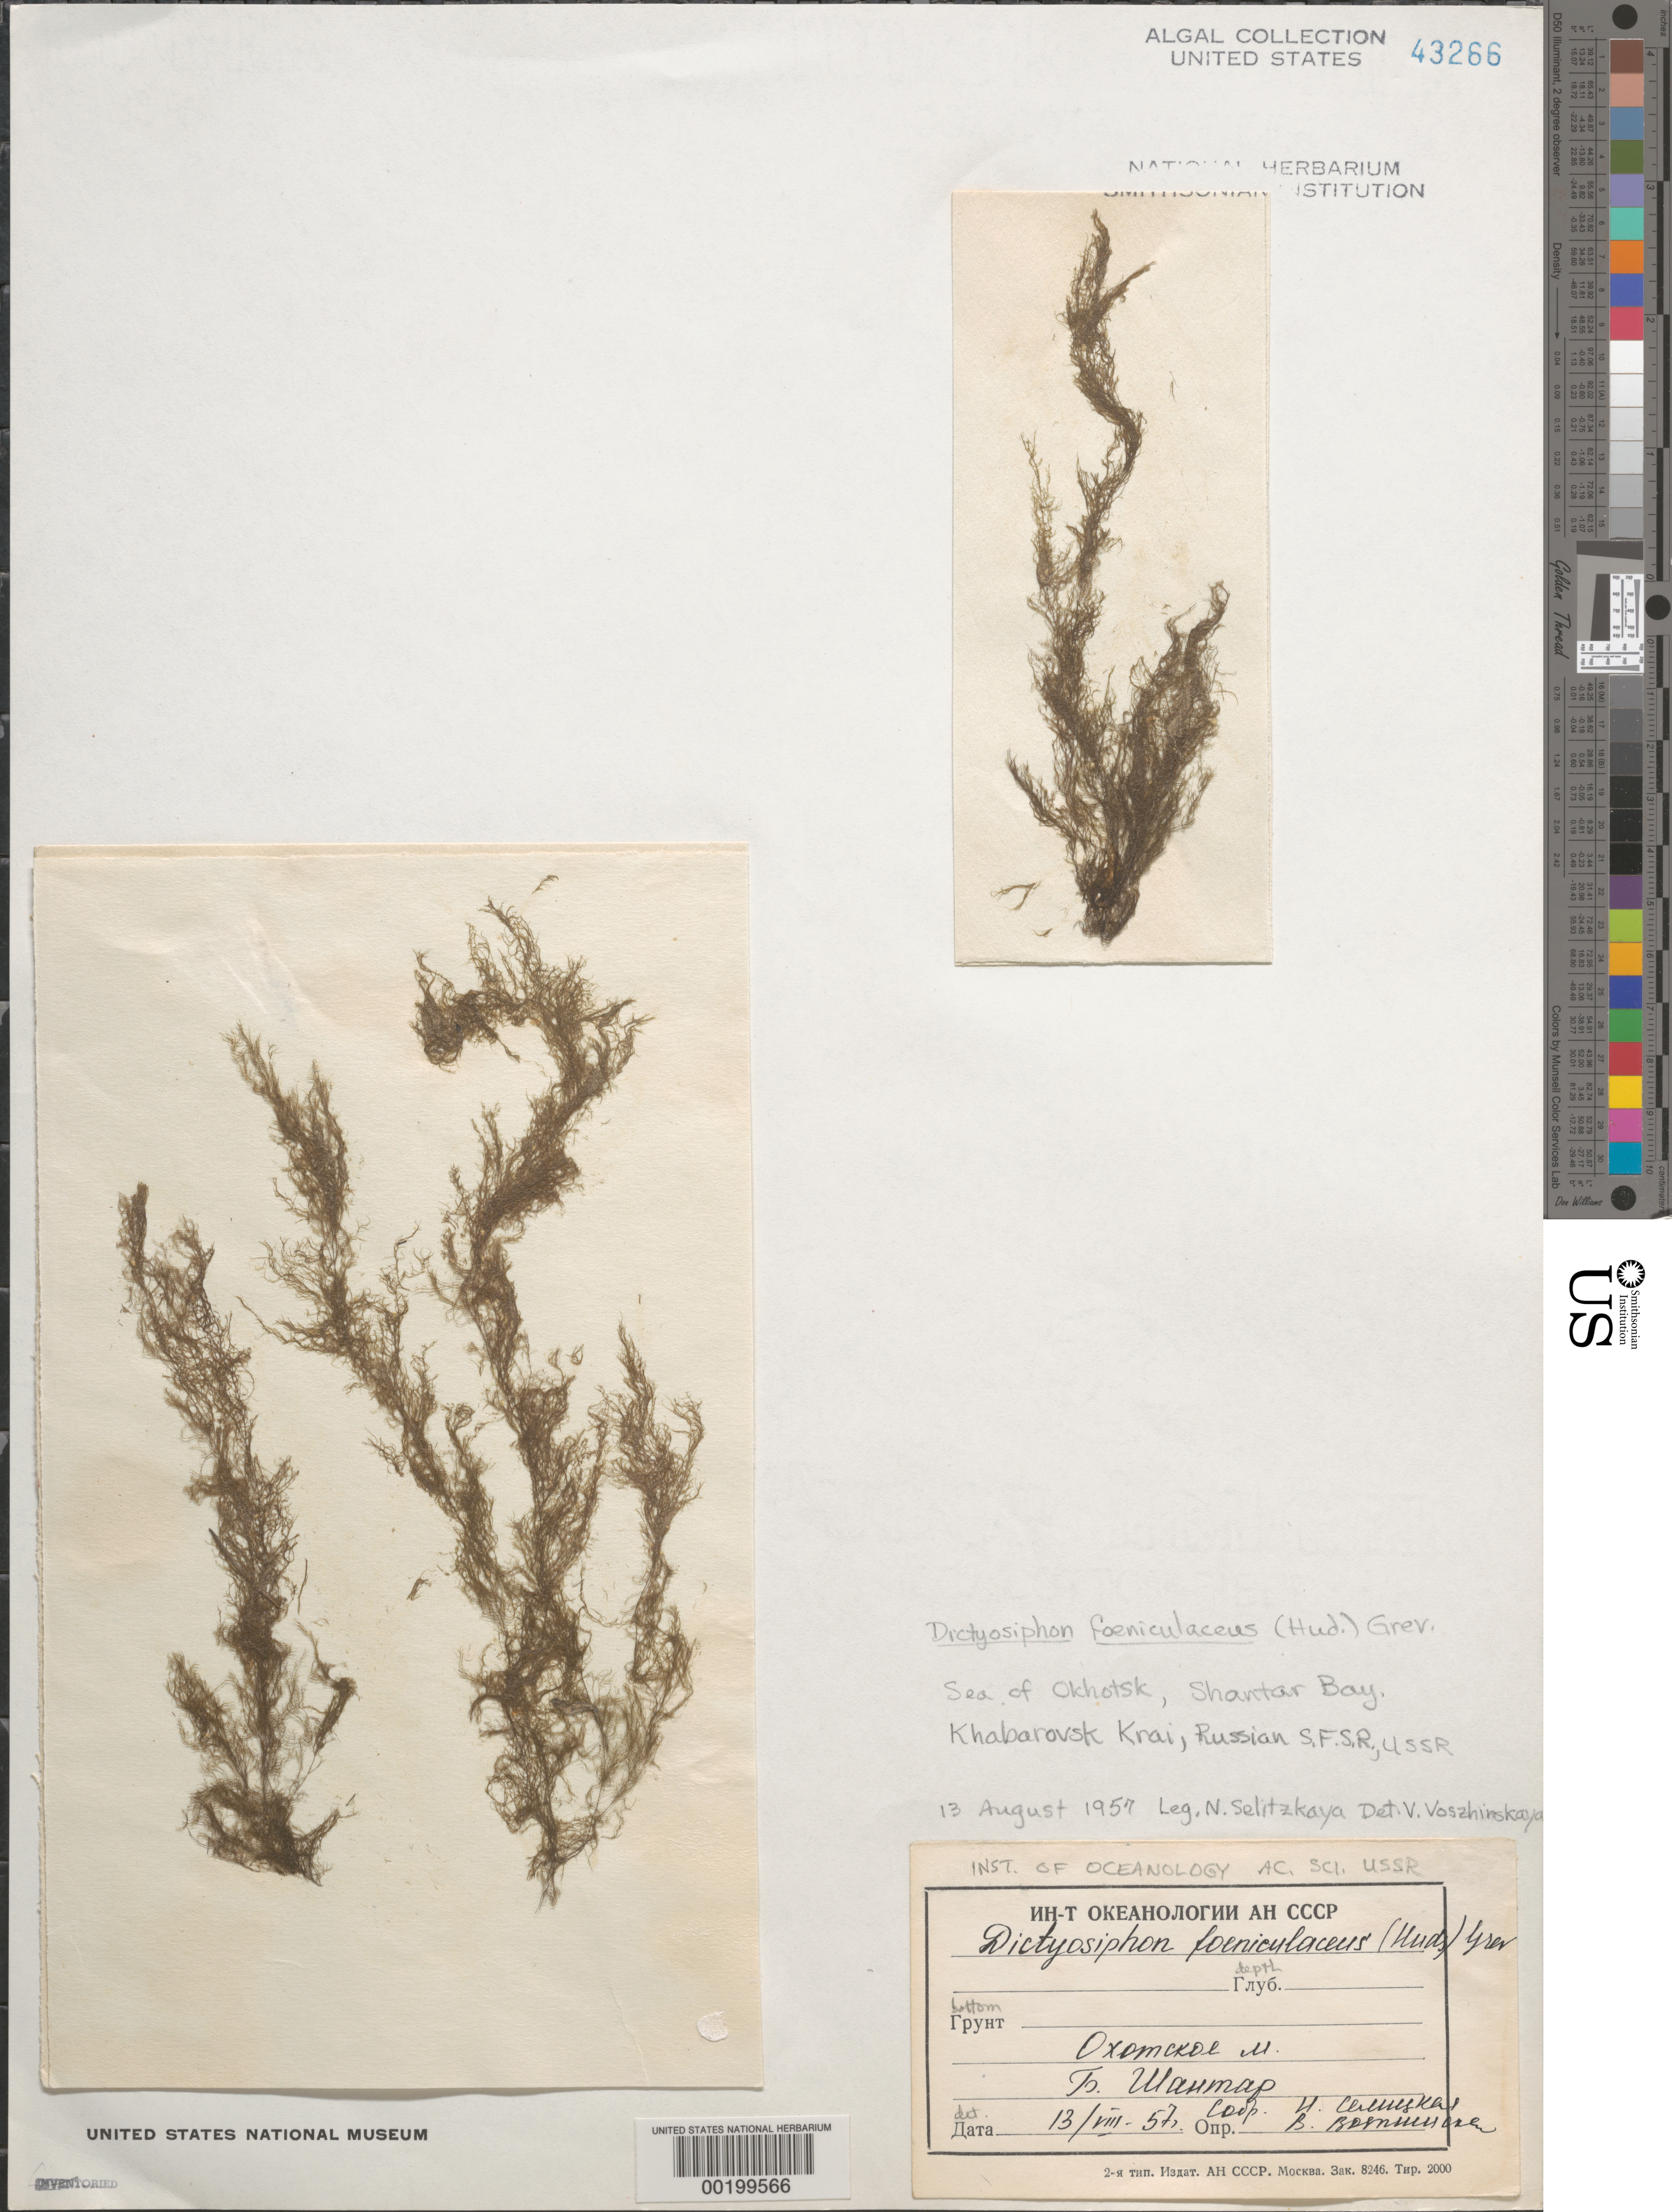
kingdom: Chromista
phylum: Ochrophyta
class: Phaeophyceae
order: Dictyosiphonales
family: Dictyosiphonaceae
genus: Dictyosiphon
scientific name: Dictyosiphon foeniculaceus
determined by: Vozzhinskaya, V.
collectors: N. Selitzkaya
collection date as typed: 13 Aug 1957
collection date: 1957-08-13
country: Russian Federation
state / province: Khabarovsk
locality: Sea of Okhotsk, Shantar Bay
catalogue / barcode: US 43266